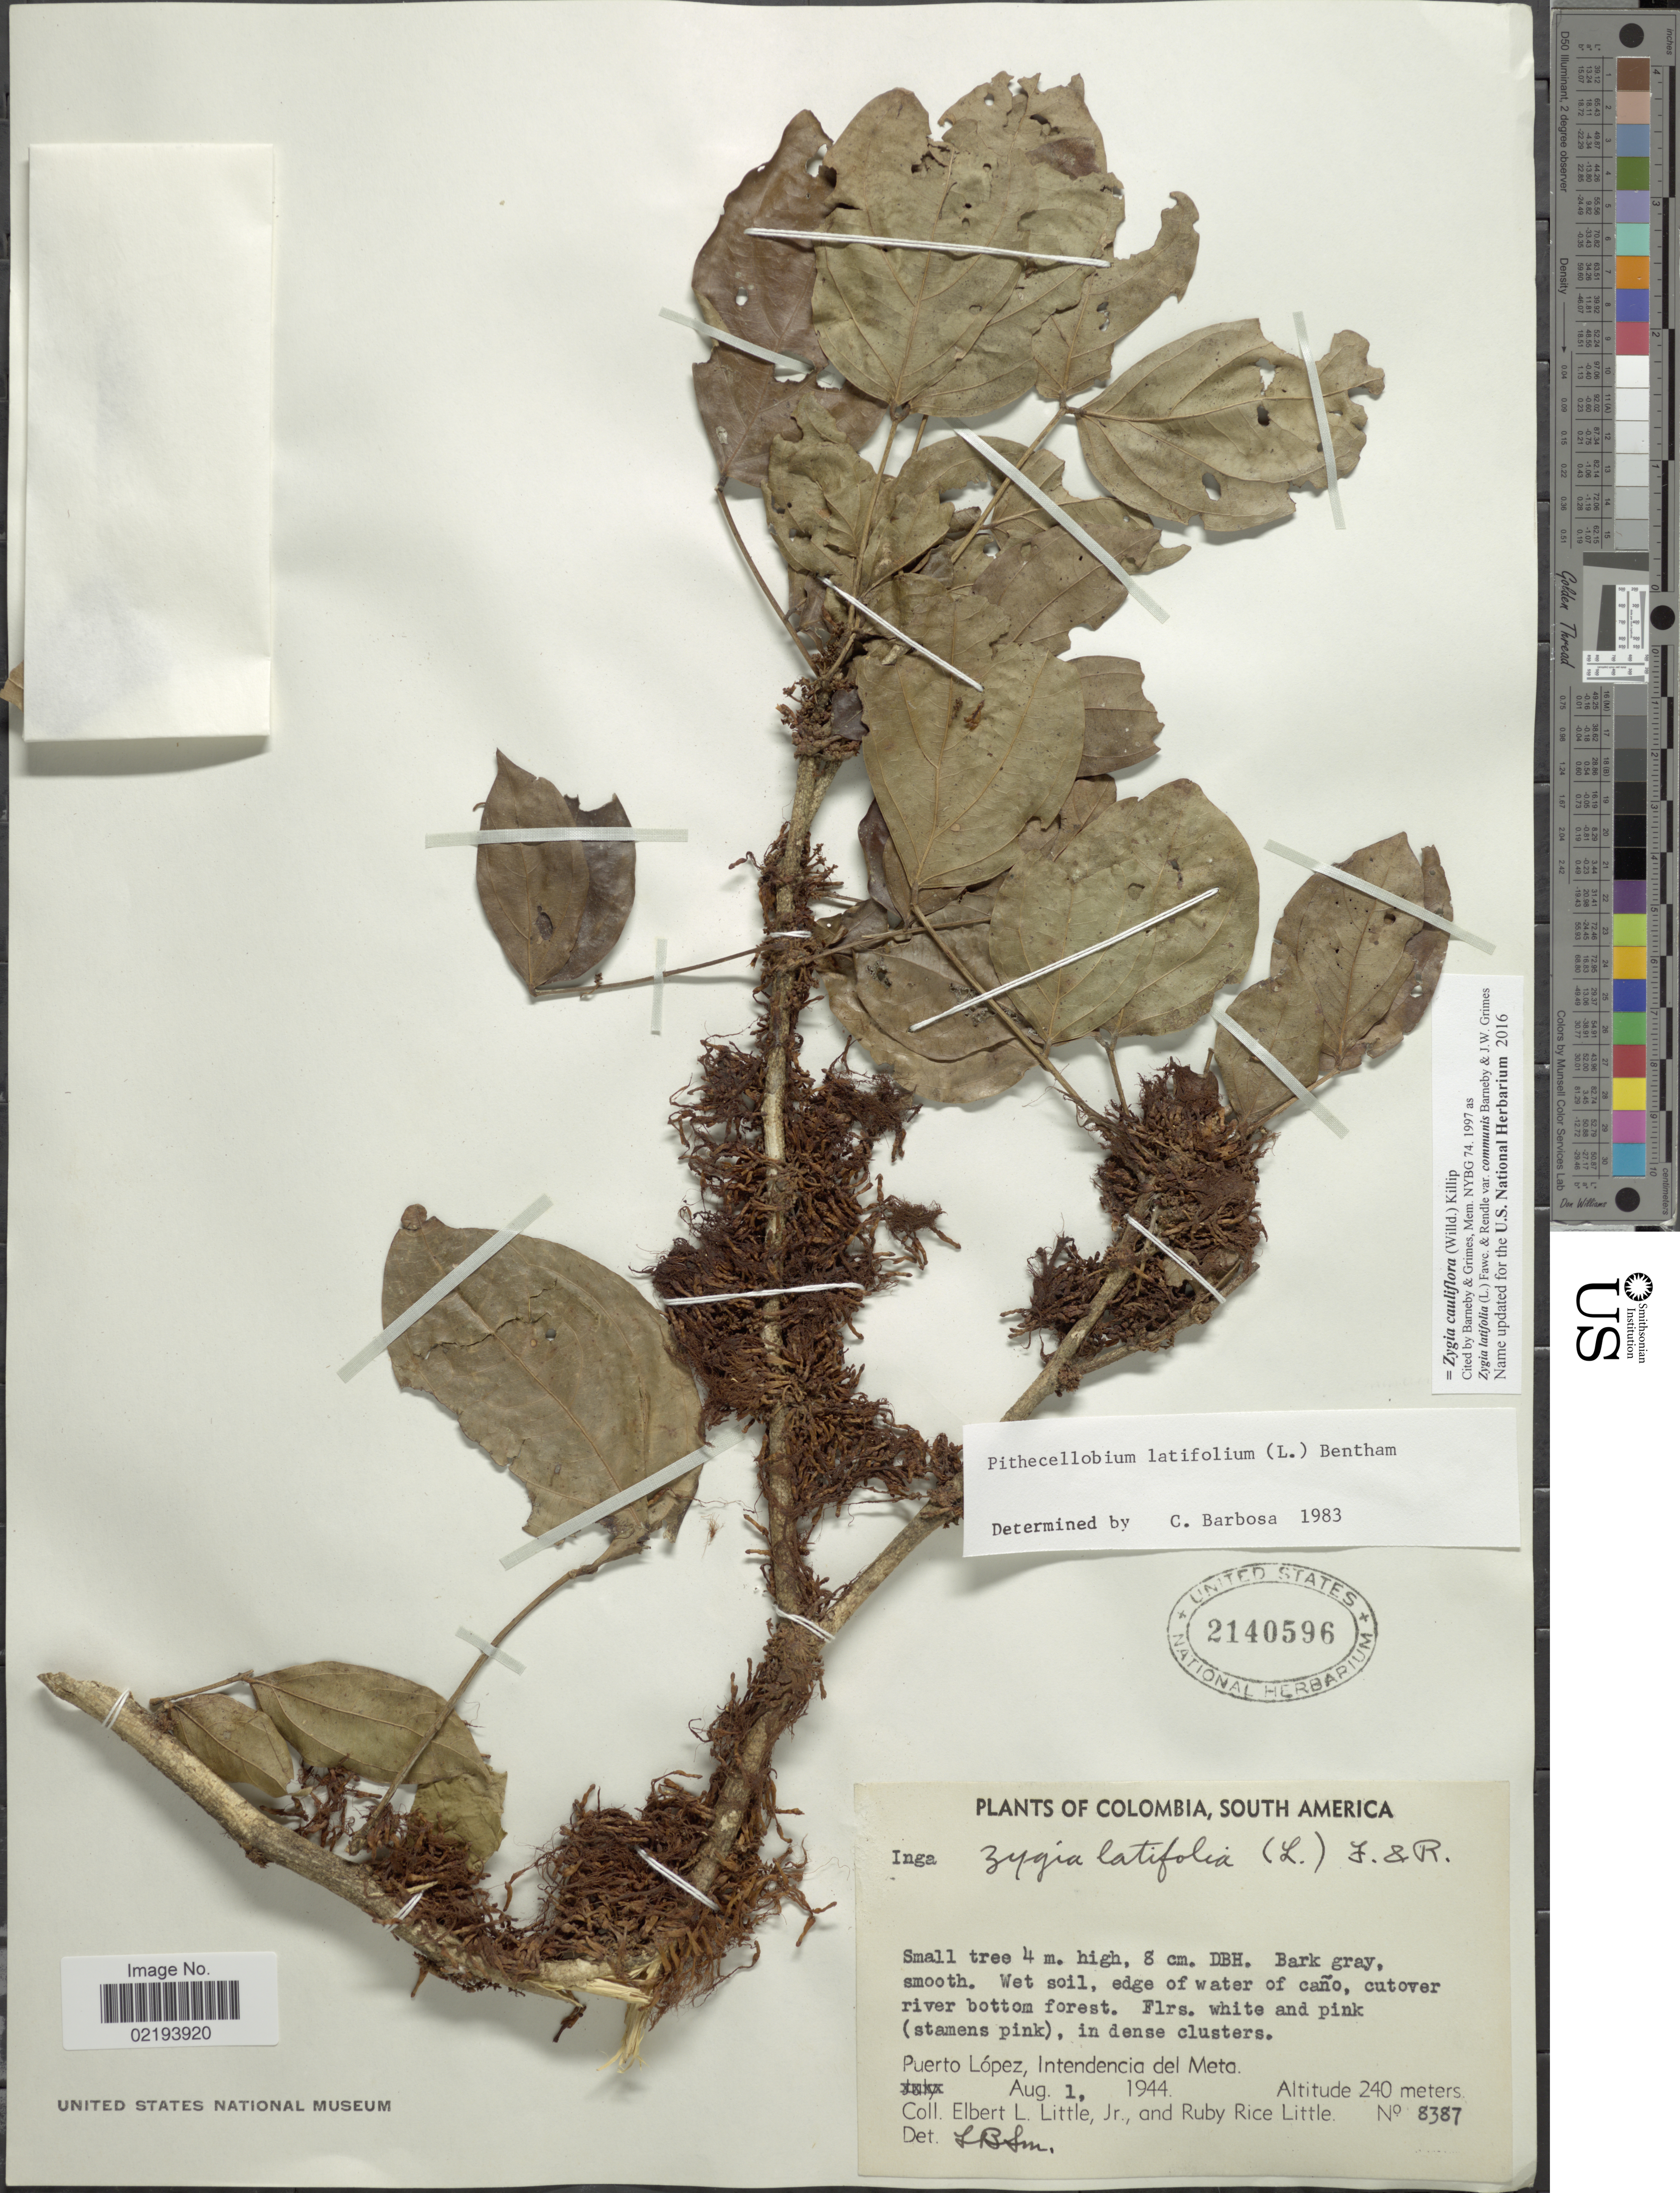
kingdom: Plantae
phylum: Tracheophyta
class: Magnoliopsida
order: Fabales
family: Fabaceae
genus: Zygia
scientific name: Zygia cauliflora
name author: (Willd.) Killip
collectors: E. L. Little & R. R. Little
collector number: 8387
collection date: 1944-08-01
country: Colombia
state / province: Meta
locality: Wet soil, edge of water of caño, cutover river bottom forest, Puerto López, Intendencia del Meta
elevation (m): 240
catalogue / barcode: US 2140596